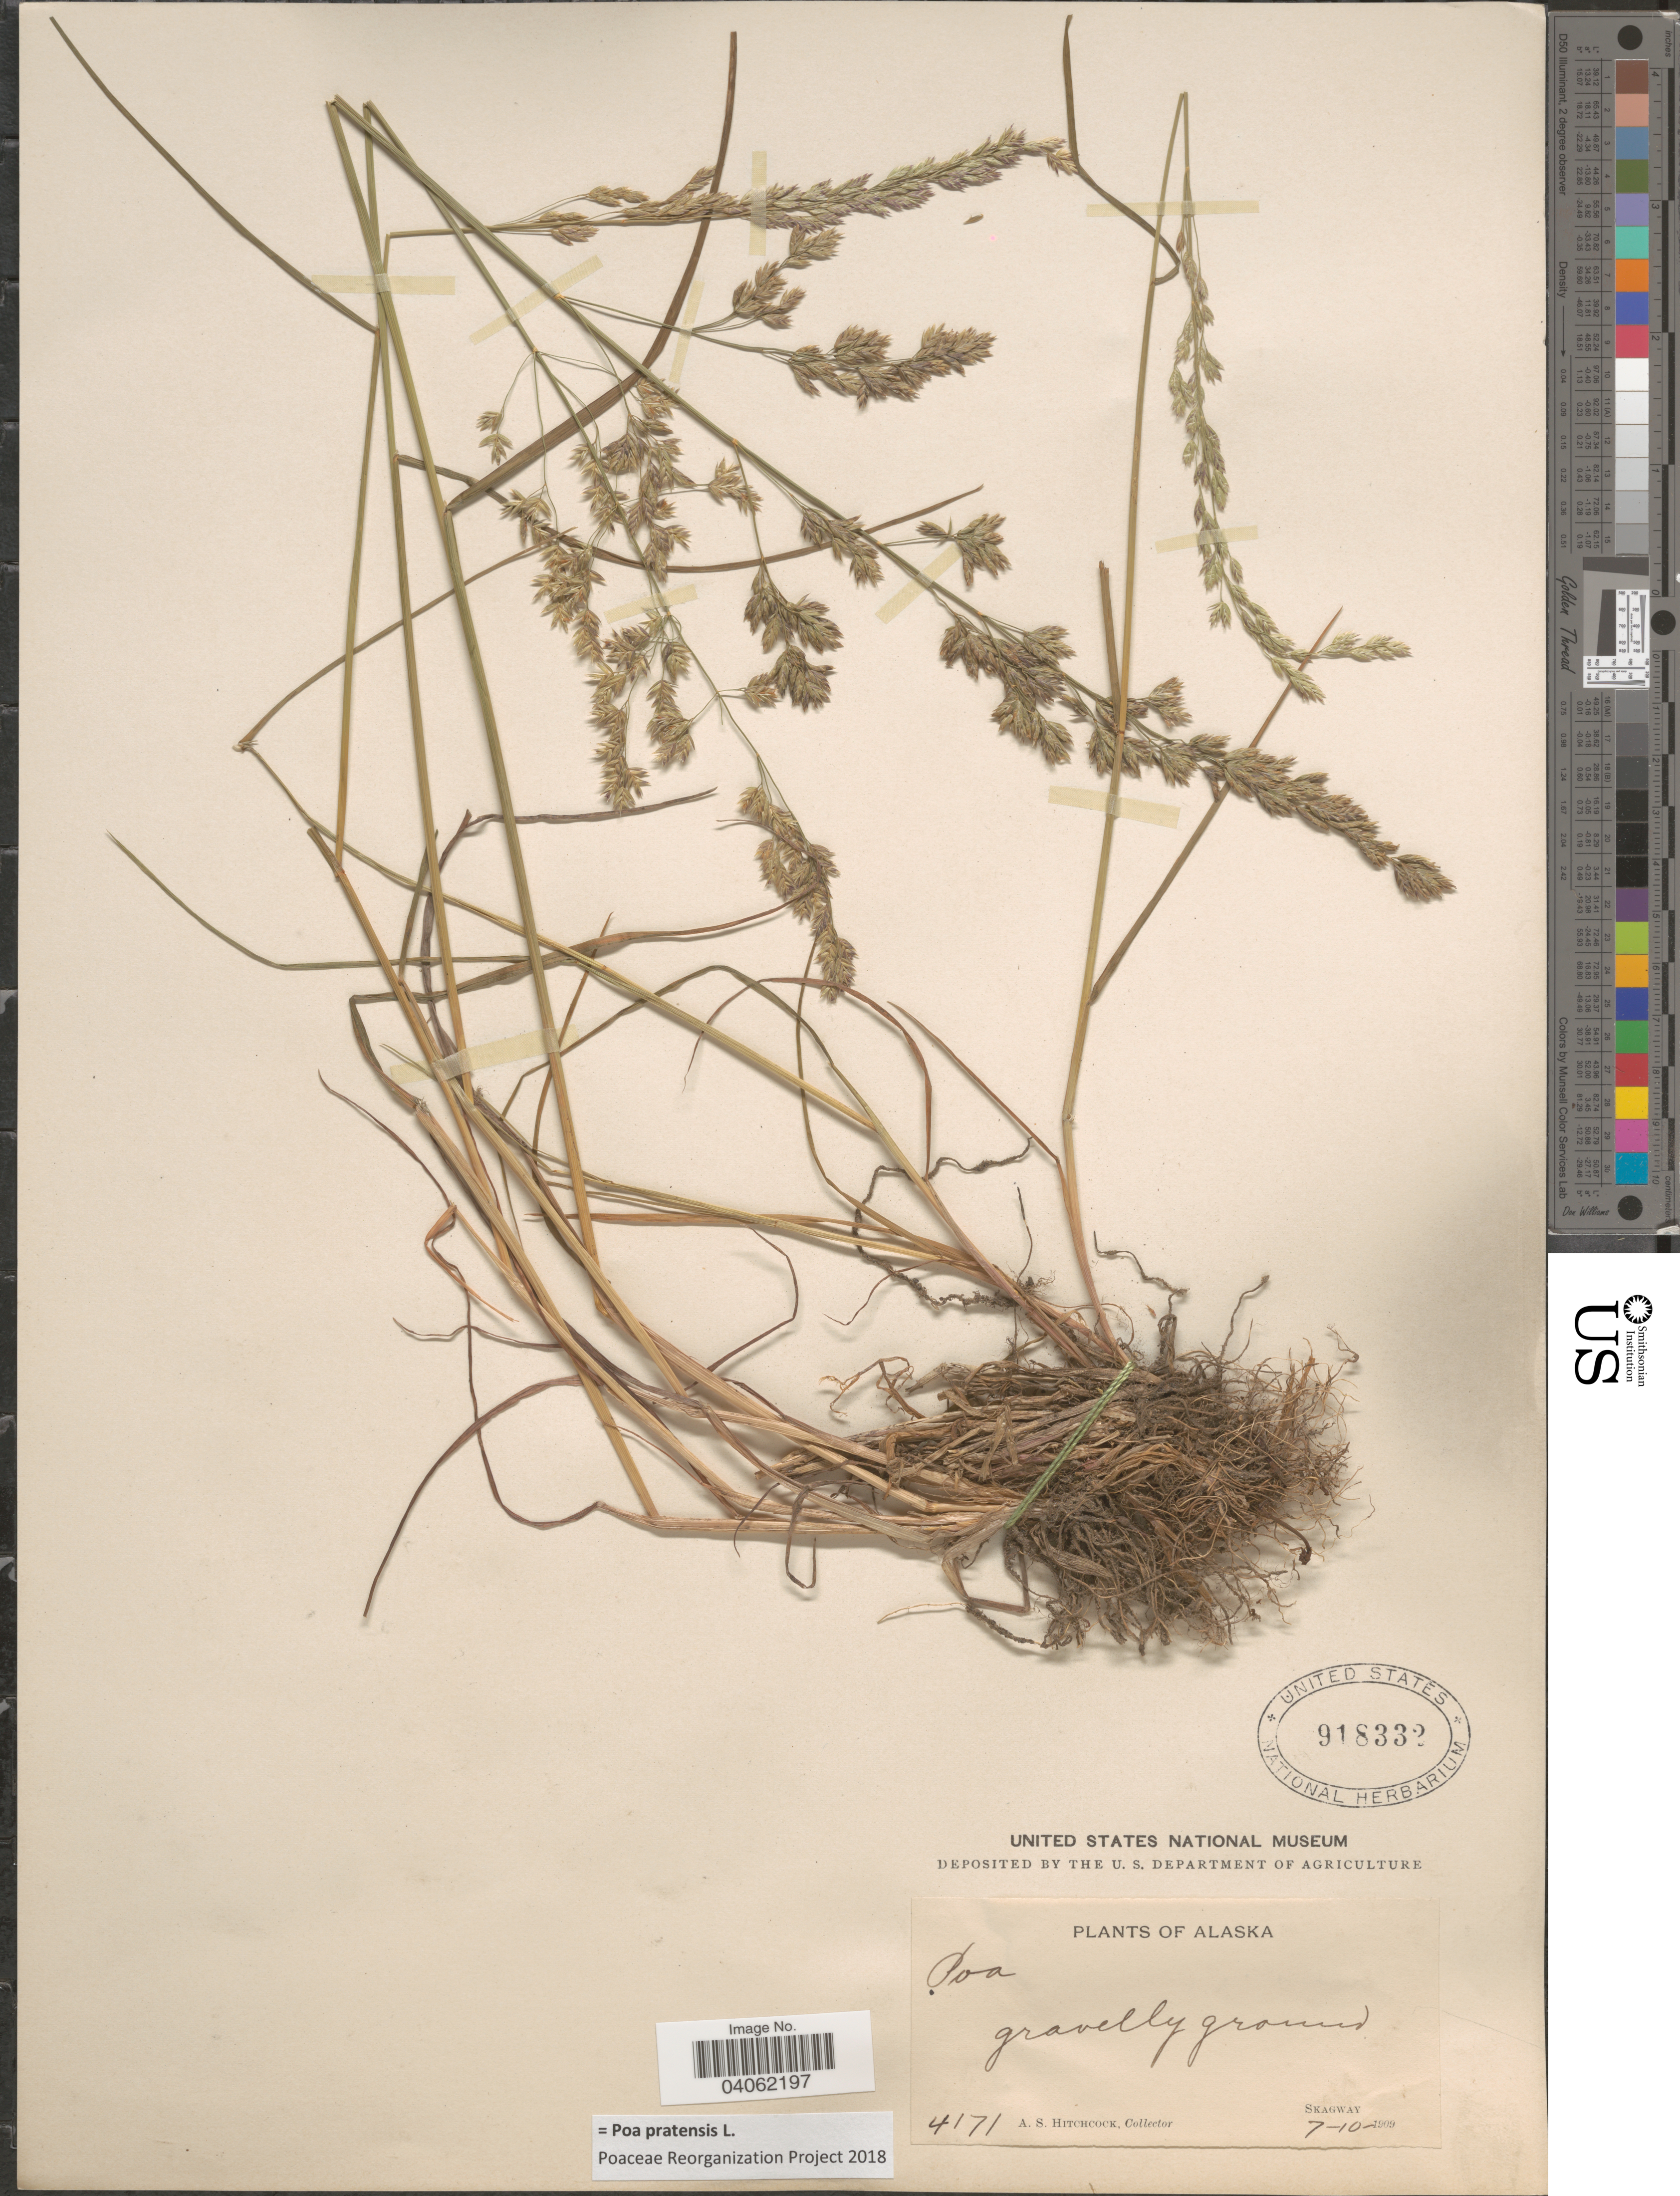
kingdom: Plantae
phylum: Tracheophyta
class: Liliopsida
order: Poales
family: Poaceae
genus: Poa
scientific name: Poa pratensis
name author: L.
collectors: A. S. Hitchcock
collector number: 4171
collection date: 1909-07-10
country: United States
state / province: Alaska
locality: Skagway.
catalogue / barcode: US 918332